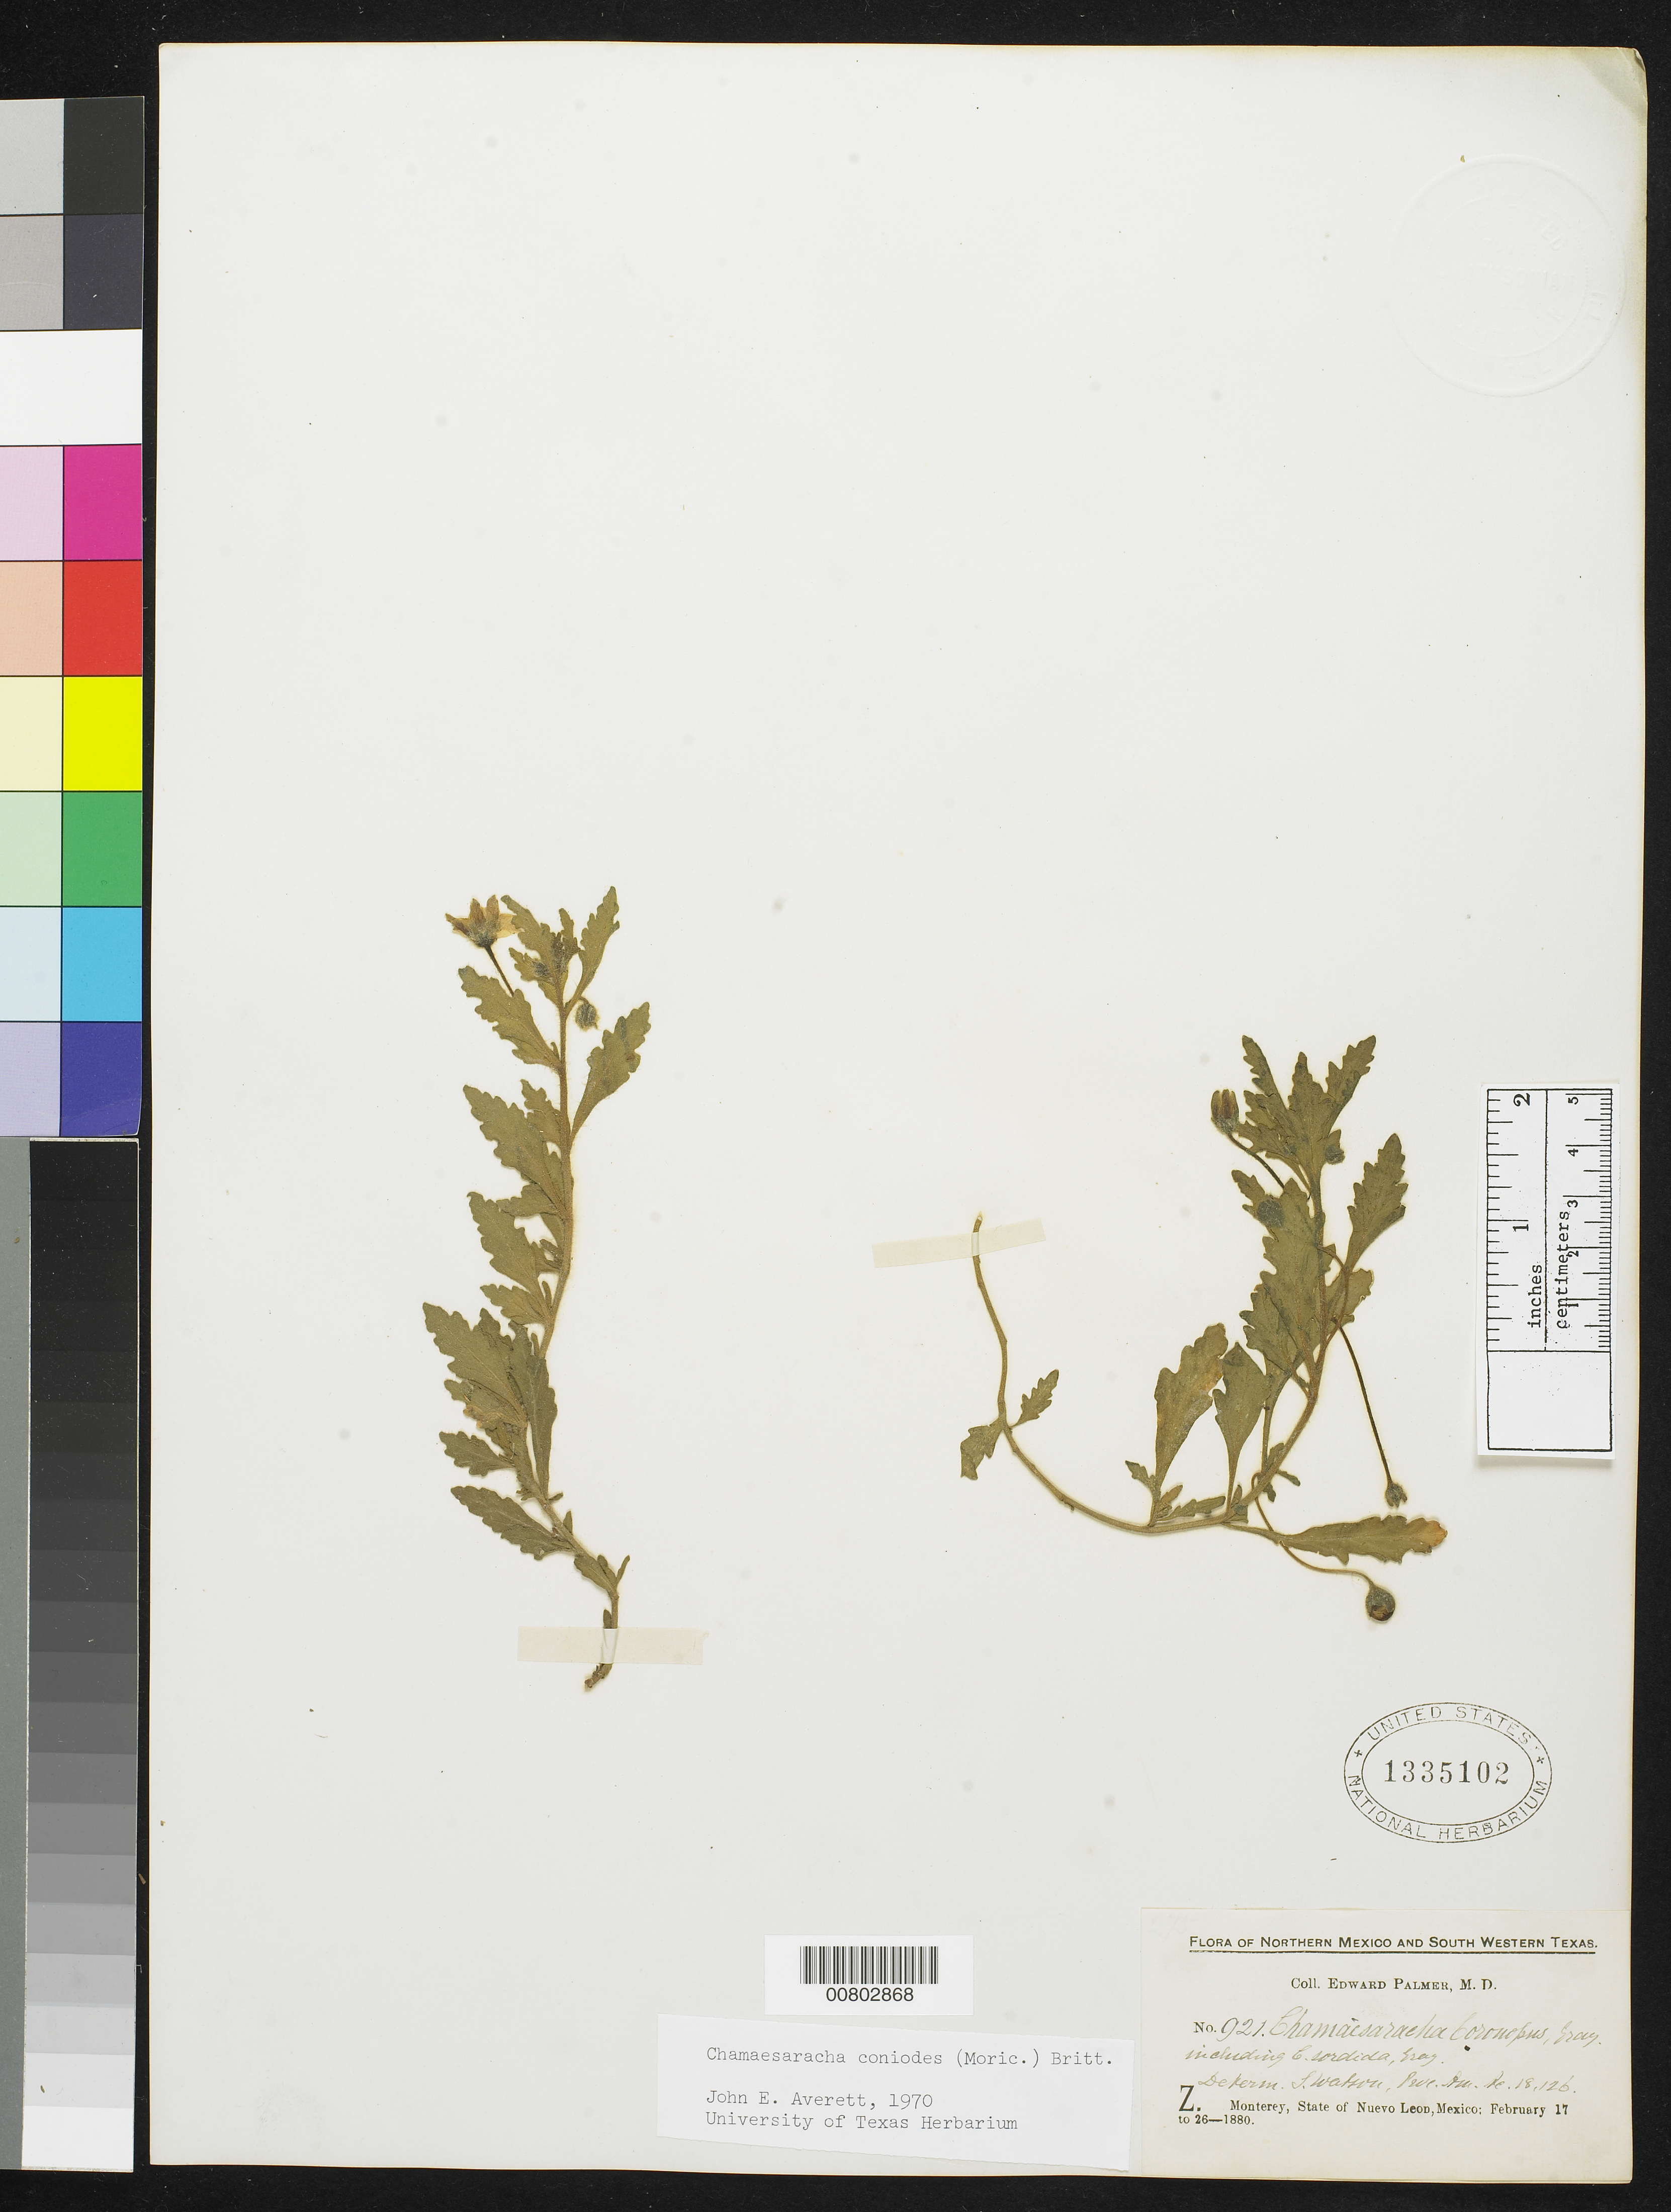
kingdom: Plantae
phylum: Tracheophyta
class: Magnoliopsida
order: Solanales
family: Solanaceae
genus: Chamaesaracha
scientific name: Chamaesaracha coniodes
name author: (Moric. ex Dunal) Britton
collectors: E. Palmer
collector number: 921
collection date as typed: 17 Feb 1880 to 26 Feb 1880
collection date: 1880-02-17/1880-02-26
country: Mexico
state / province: Nuevo León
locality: Z. Monterrey, Nuevo León.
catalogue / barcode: US 1335102